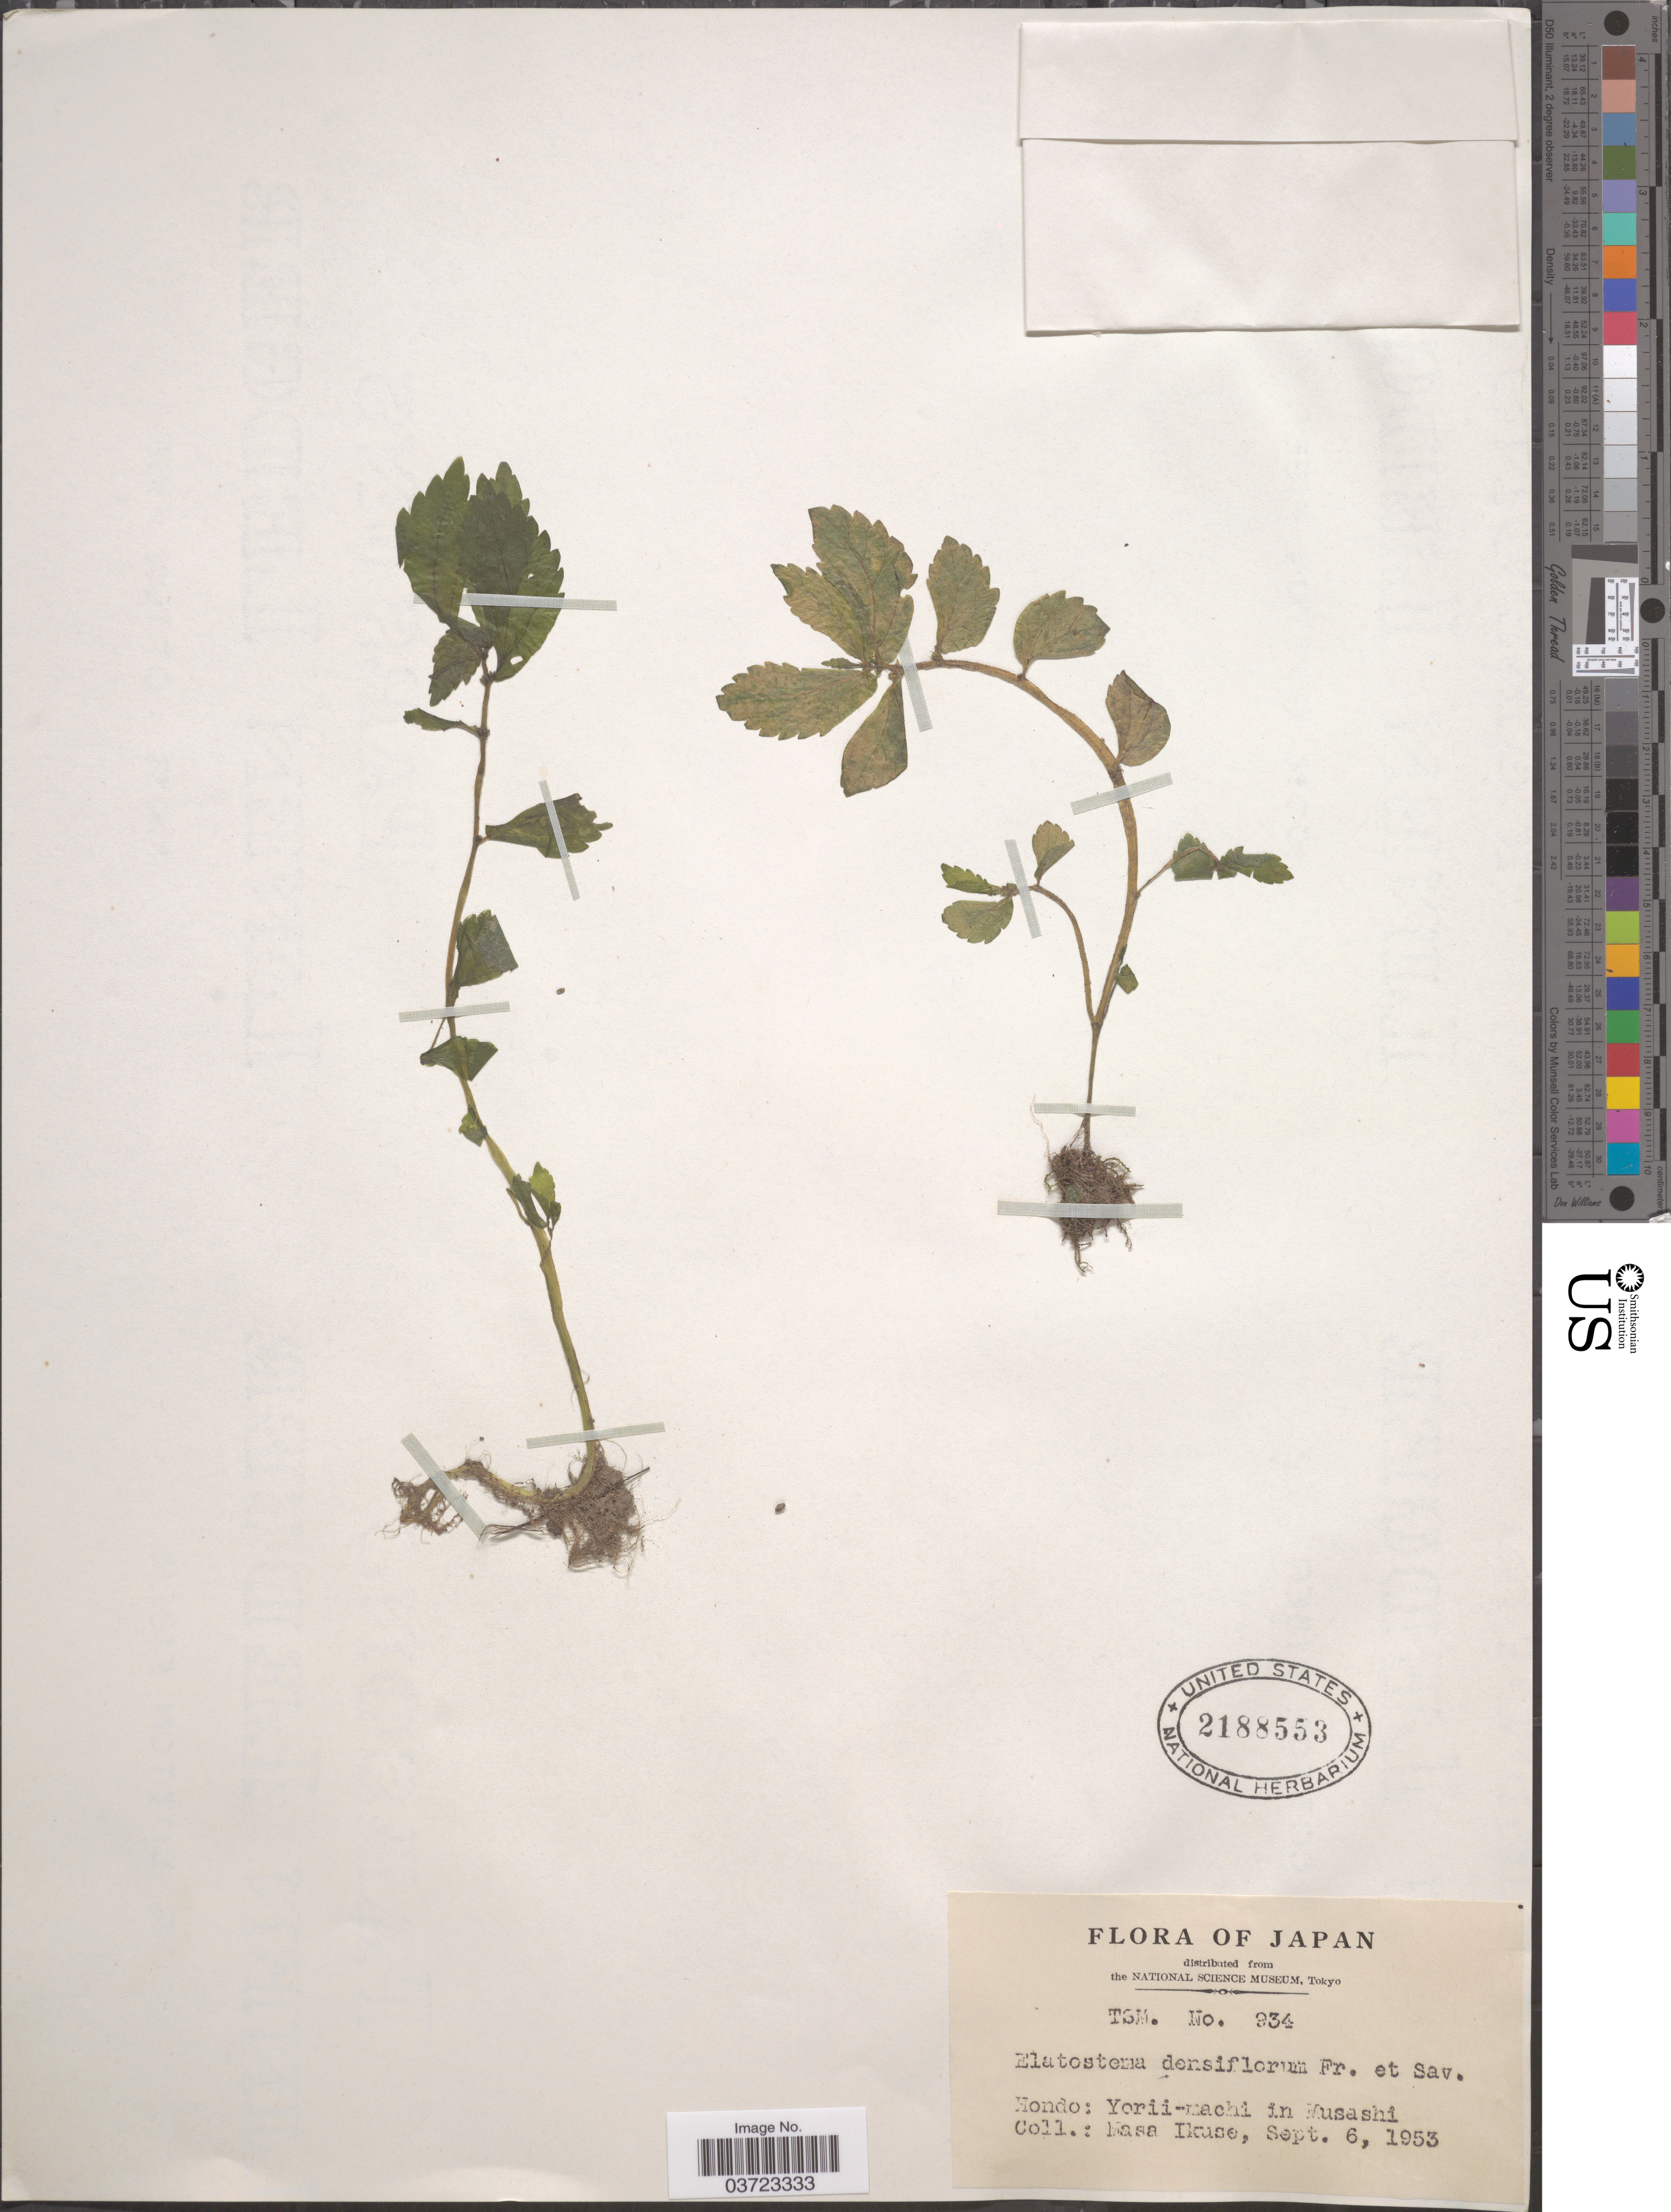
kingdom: Plantae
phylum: Tracheophyta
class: Magnoliopsida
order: Rosales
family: Urticaceae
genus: Elatostema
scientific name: Elatostema densiflorum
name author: Franch. & Sav.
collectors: M. Ikuse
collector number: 934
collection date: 1953-09-06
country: Japan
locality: Hondo: Yorii-machi in Musashi.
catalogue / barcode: US 2188553